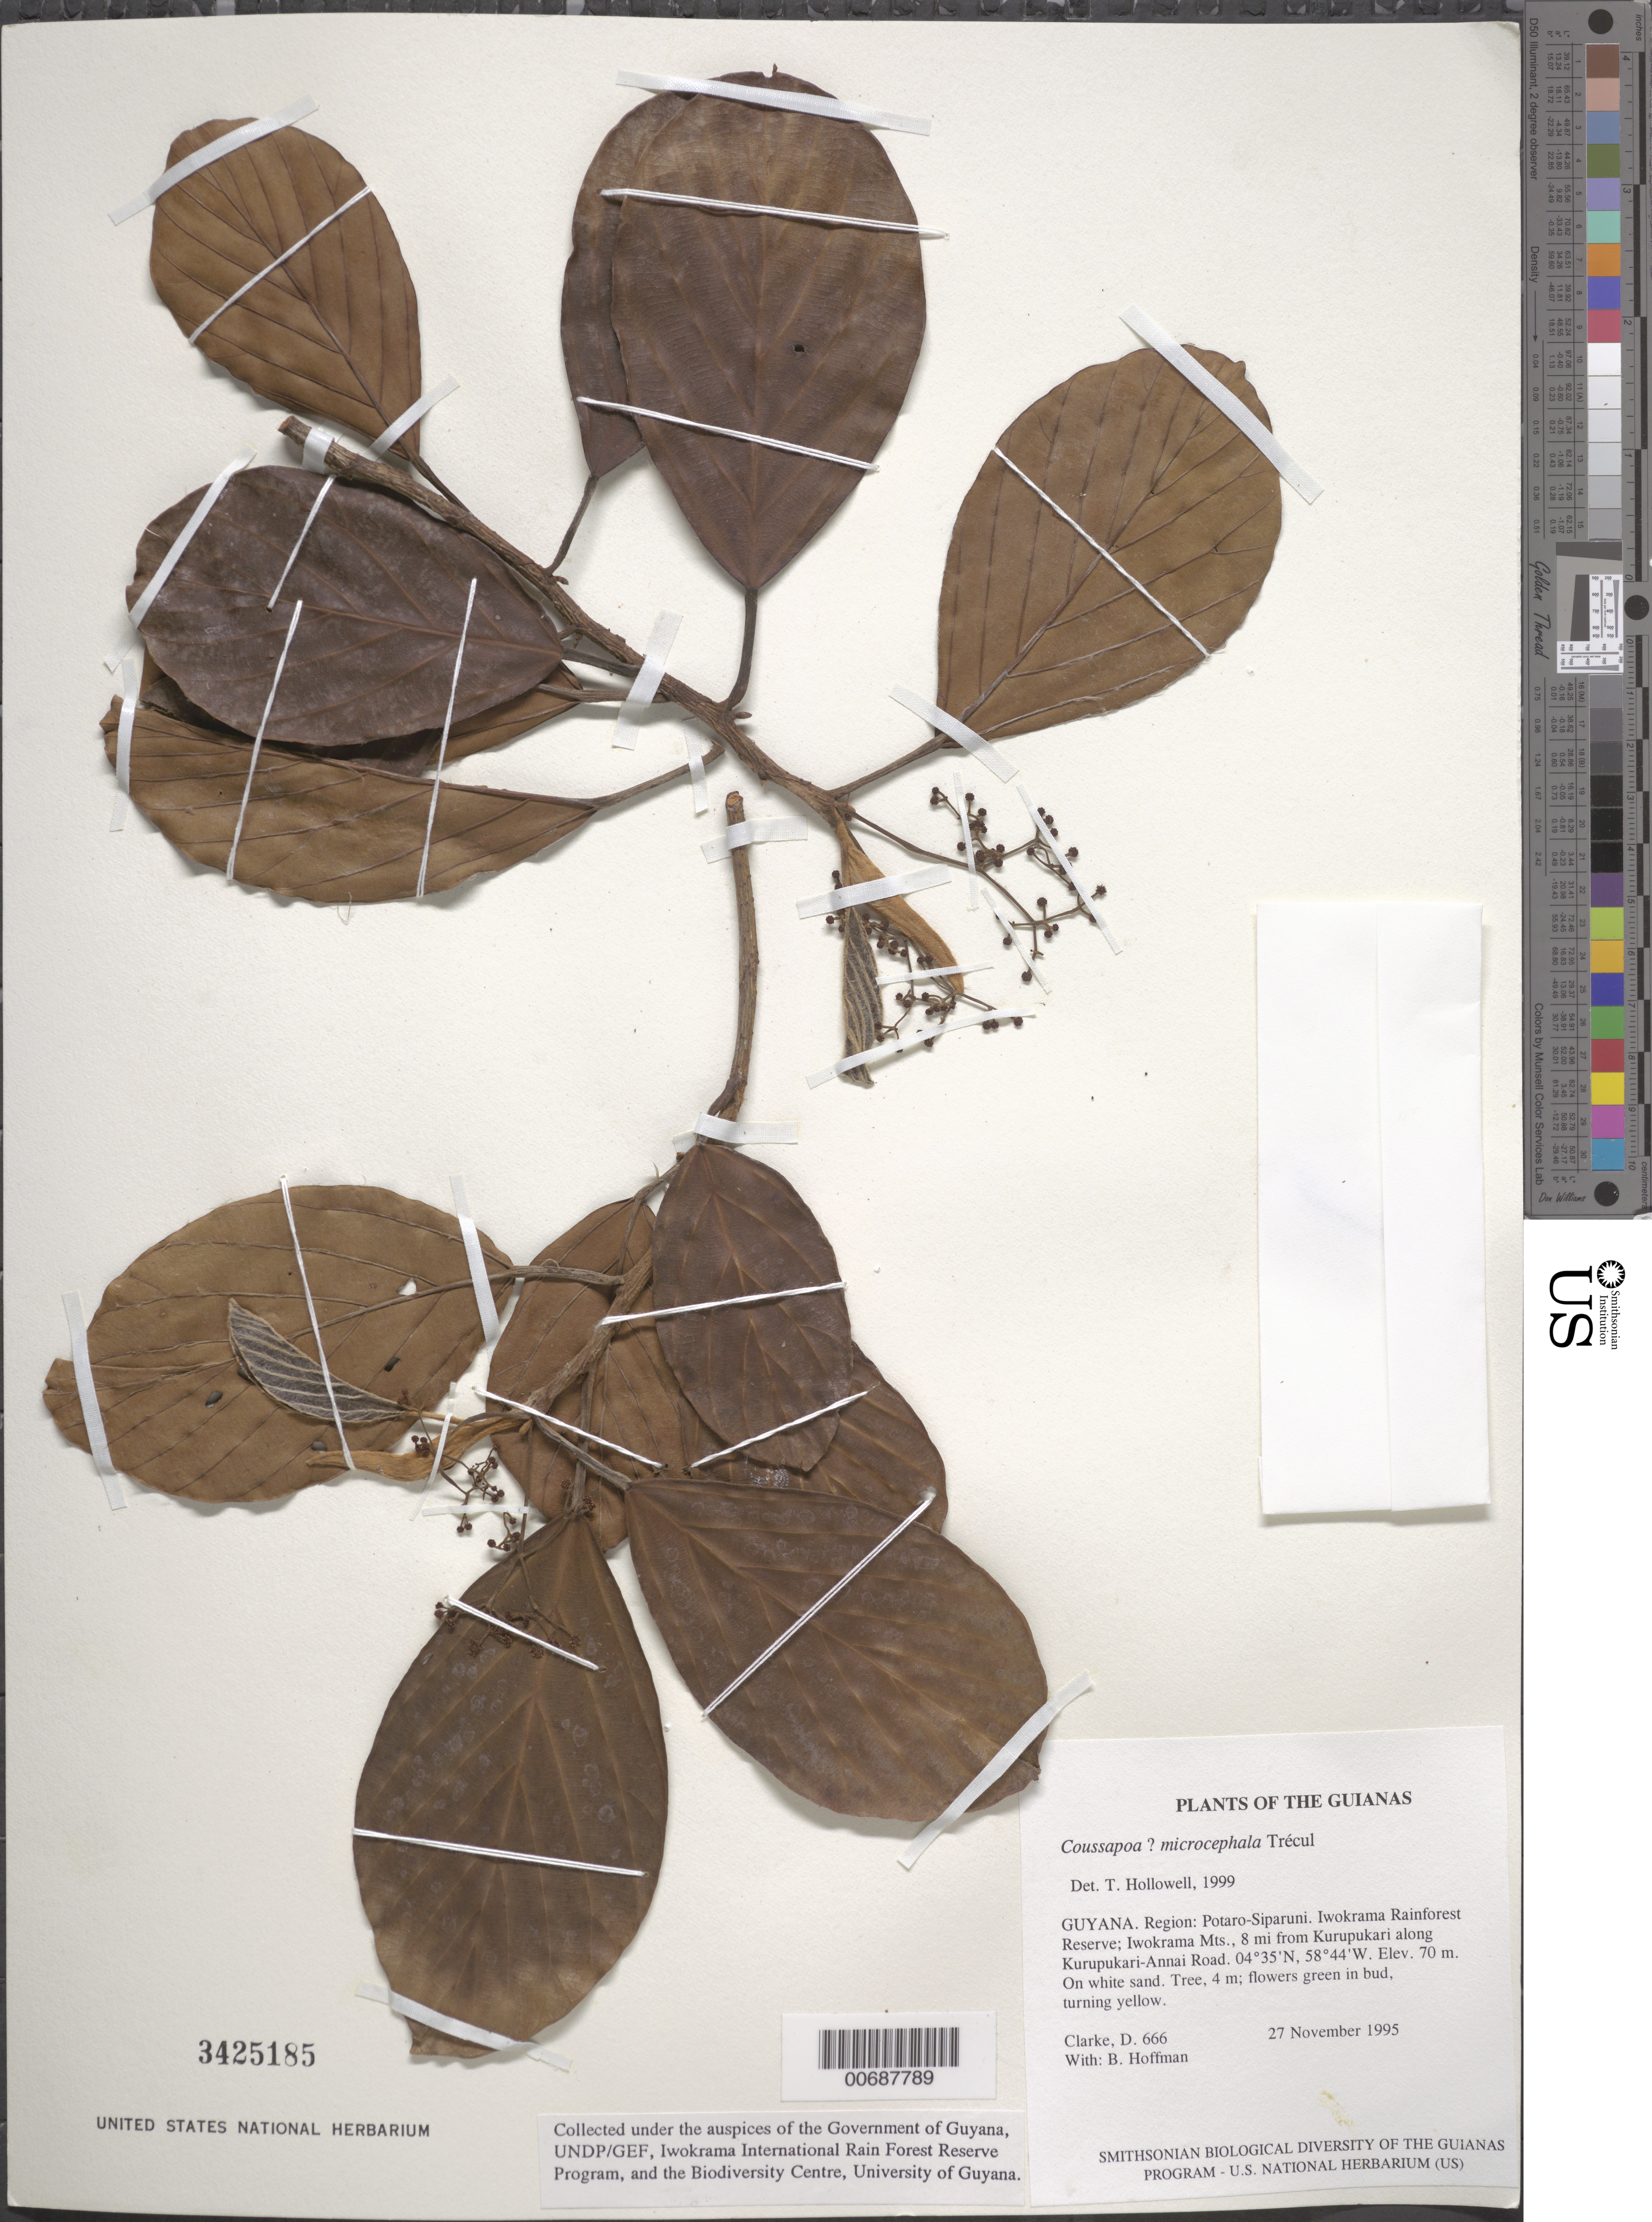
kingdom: Plantae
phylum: Tracheophyta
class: Magnoliopsida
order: Rosales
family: Urticaceae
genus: Coussapoa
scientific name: Coussapoa microcephala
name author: Trécul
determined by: Hollowell, T. H., (BOT), Smithsonian Institution - National Museum of Natural History (UNITED STATES)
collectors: H. D. Clarke & B. Hoffman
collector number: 666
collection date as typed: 27 November 1995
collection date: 1995-11-27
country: Guyana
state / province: Potaro-Siparuni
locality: Iwokrama Rainforest Reserve; Iwokrama Mts., 8 mi from Kurupukari along Kurupukari-Annai Road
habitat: On white sand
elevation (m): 70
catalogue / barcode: US 3425185